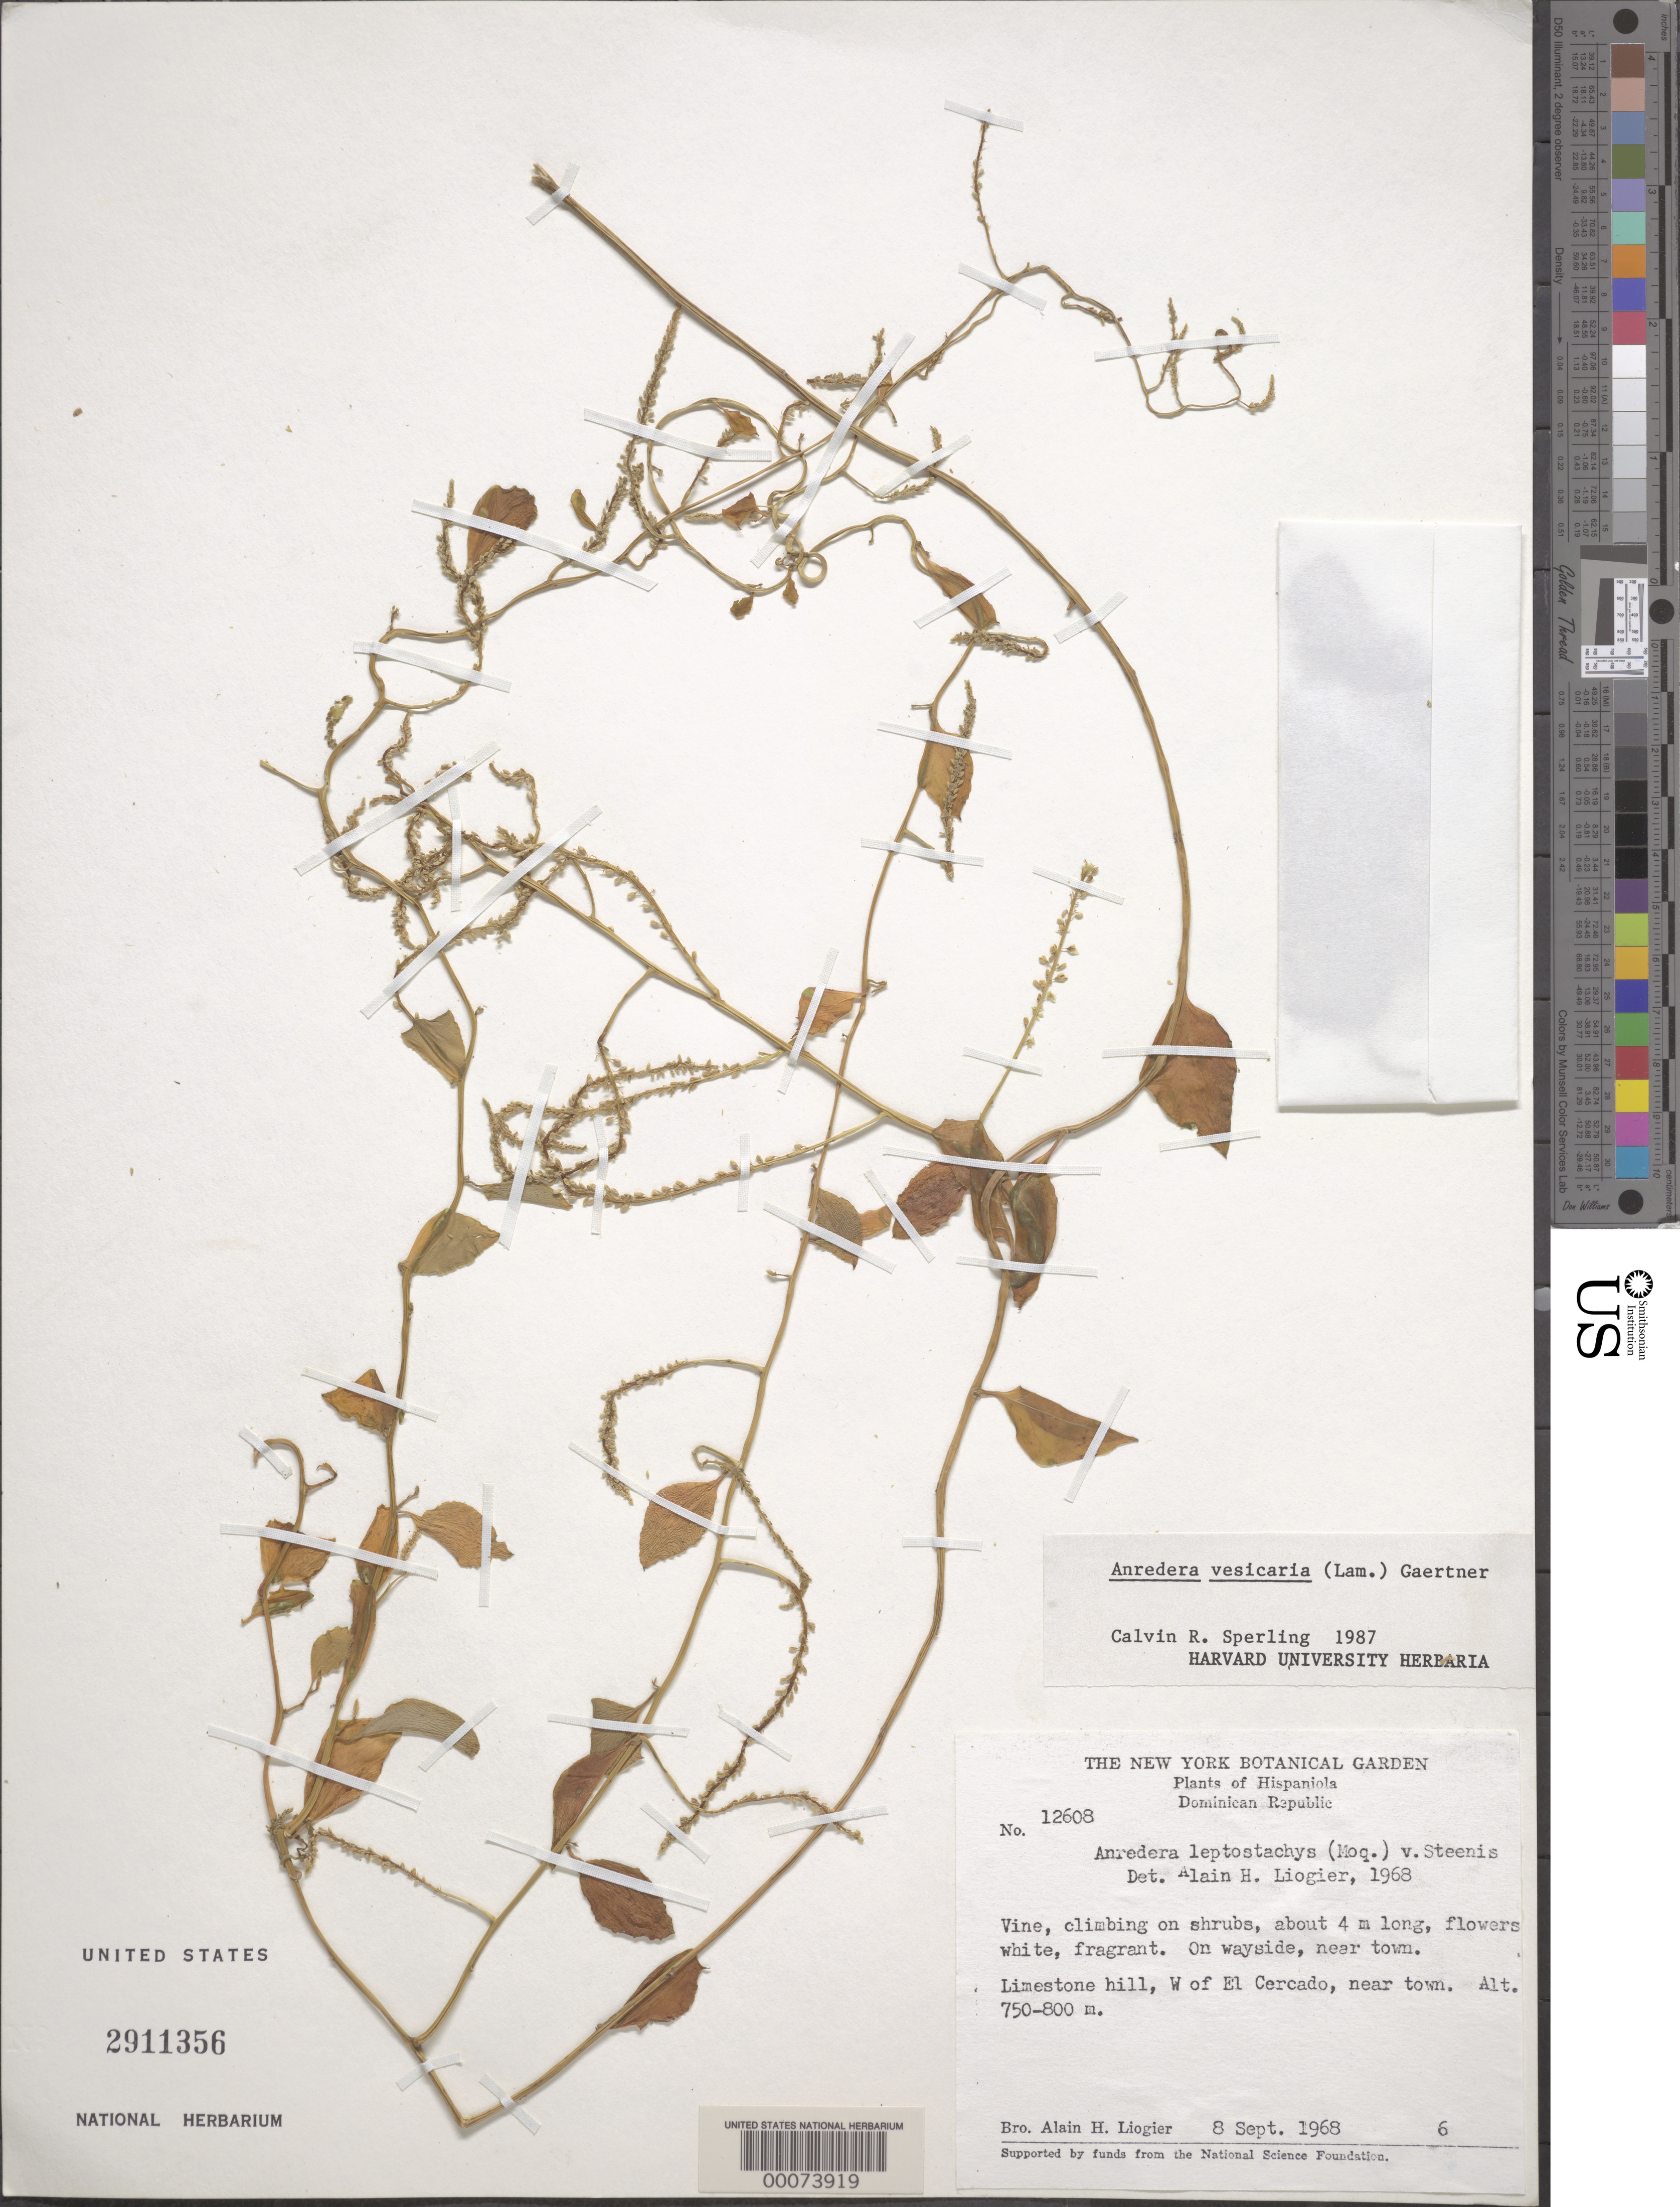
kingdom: Plantae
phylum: Tracheophyta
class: Magnoliopsida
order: Caryophyllales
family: Basellaceae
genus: Anredera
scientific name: Anredera vesicaria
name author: (Lam.) C.F. Gaertn.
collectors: A. H. Liogier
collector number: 12608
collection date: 1968-09-08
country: Dominican Republic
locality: Hispaniola. Limestone hill, W of El Cercado, near town.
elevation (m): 750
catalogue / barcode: US 2911356